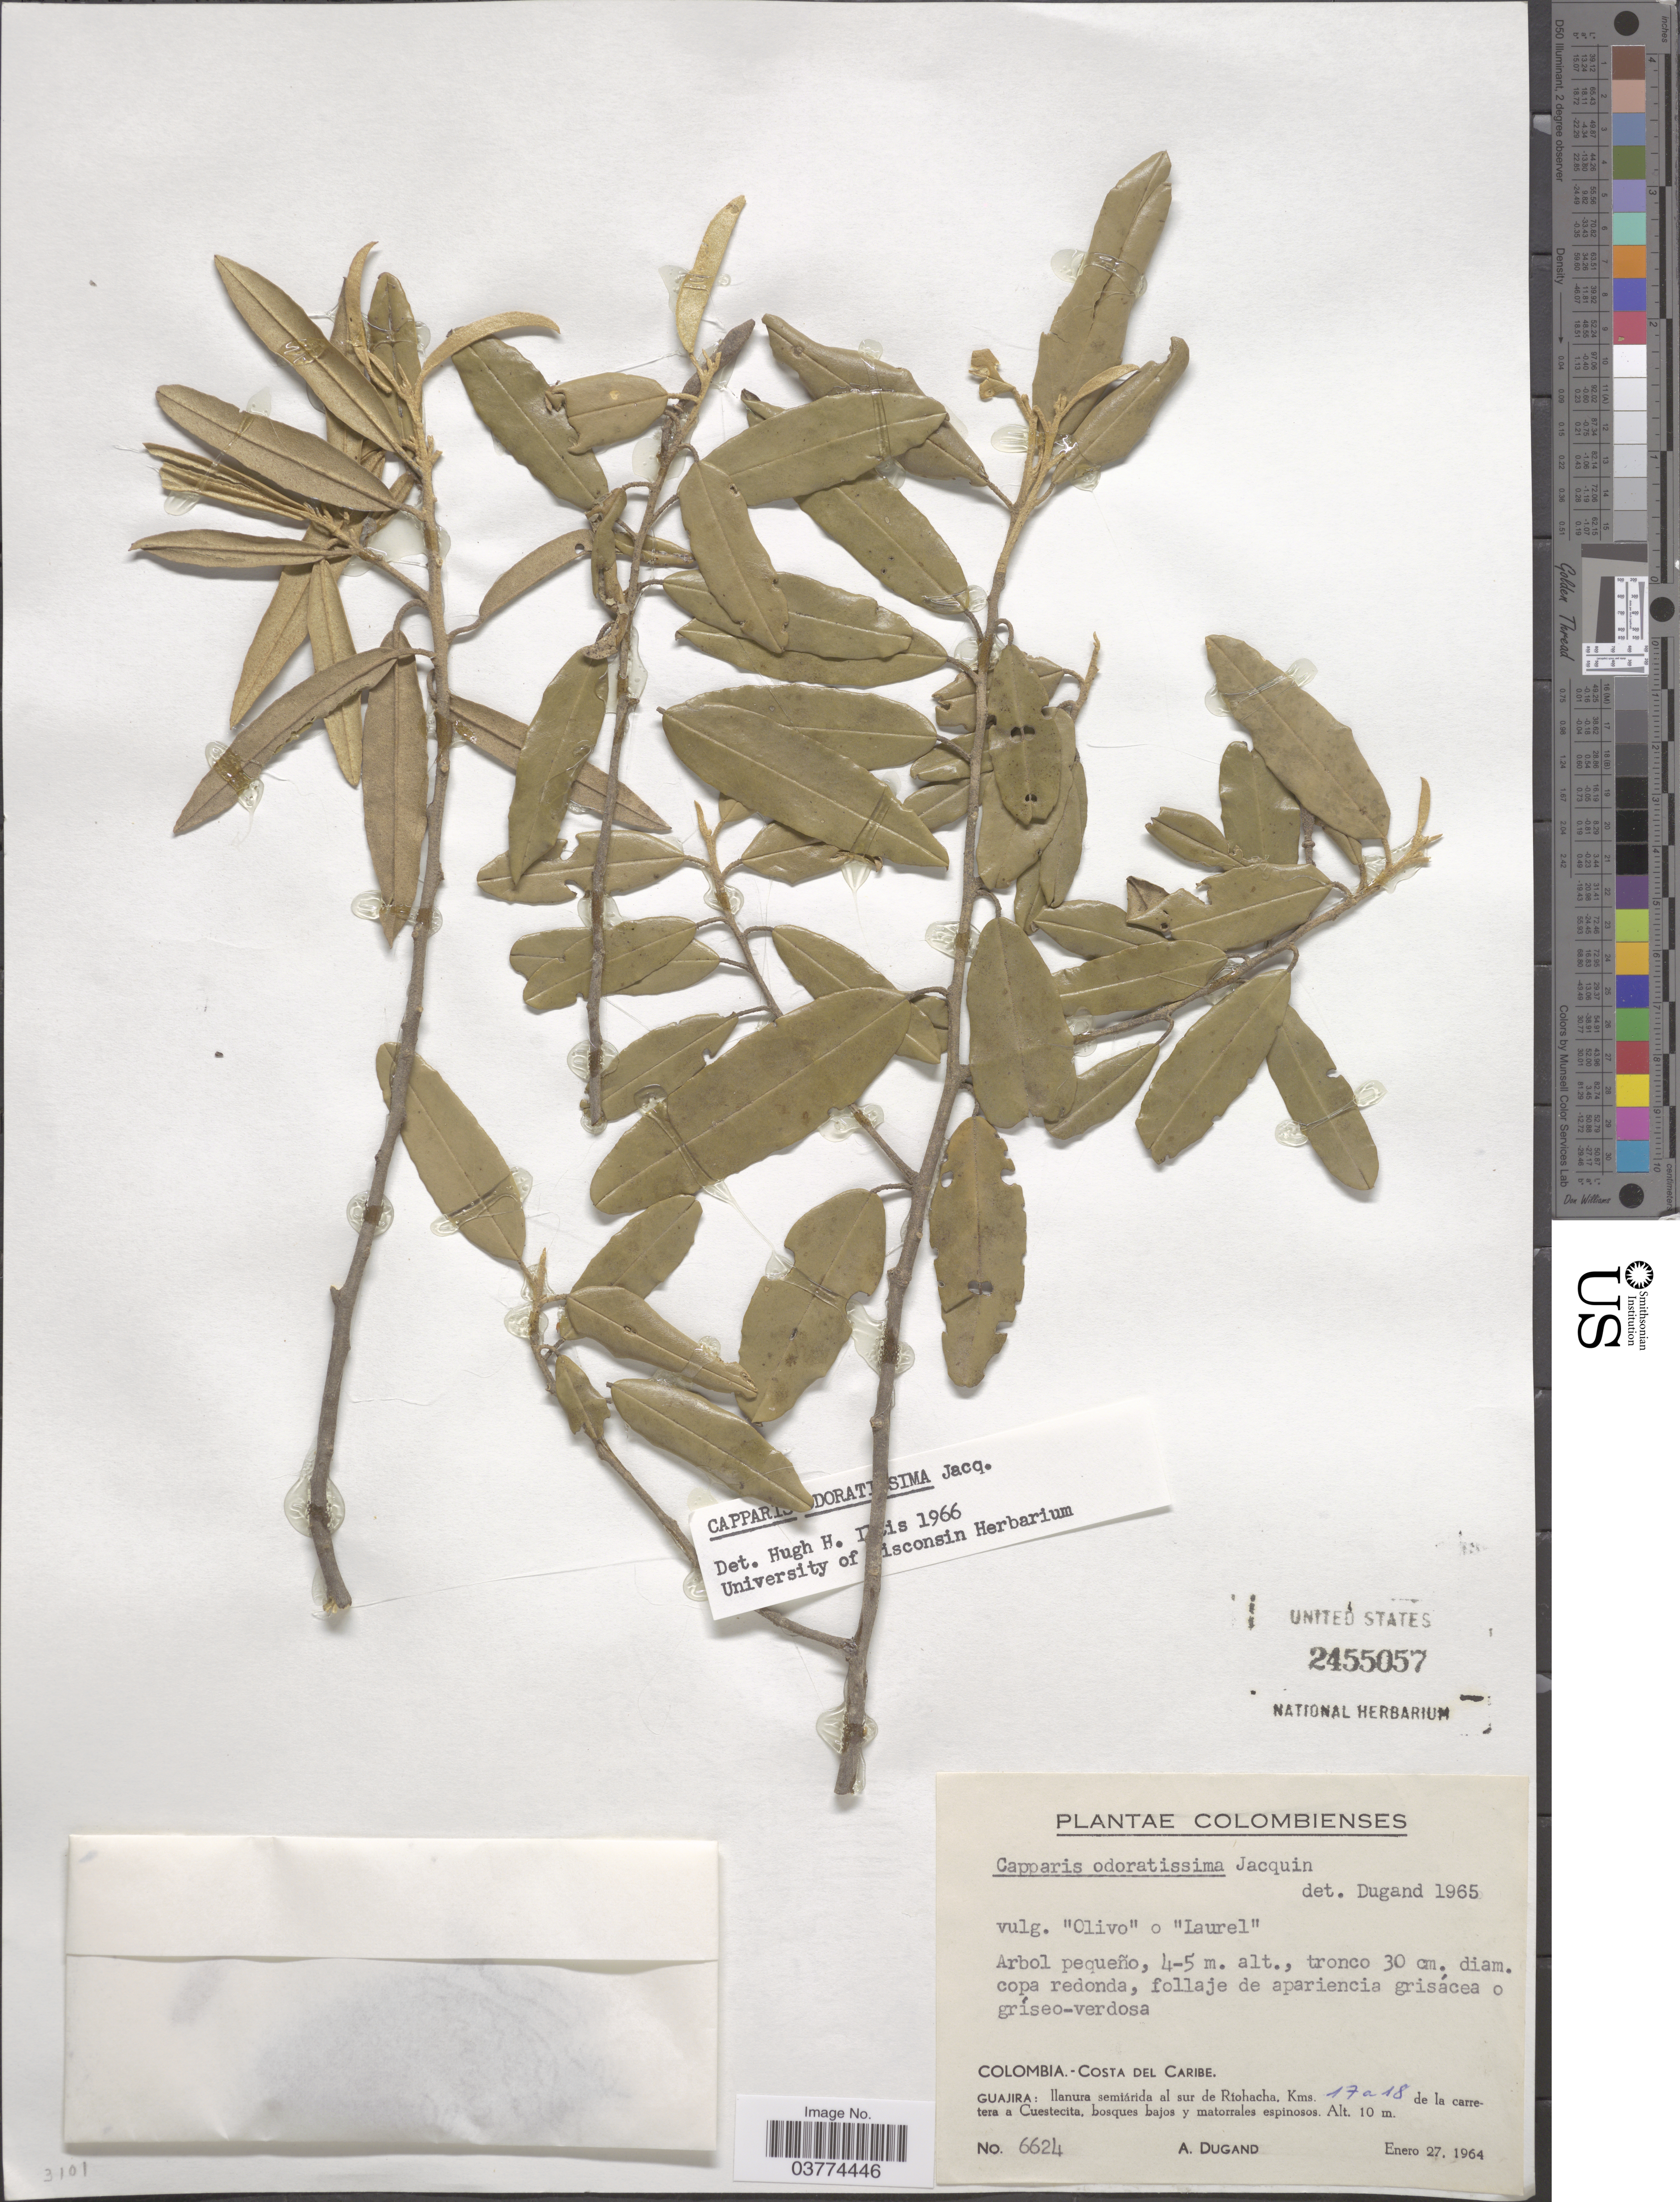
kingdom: Plantae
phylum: Tracheophyta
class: Magnoliopsida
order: Brassicales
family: Capparaceae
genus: Quadrella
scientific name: Quadrella odoratissima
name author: (Jacq.) Hutch.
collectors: A. Dugand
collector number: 6624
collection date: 1964-01-27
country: Colombia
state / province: La Guajira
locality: Costa del Caribe. Guajira: llanura semiárida al sur de Ríohacha, Km 17 a 18 de la carretera a Cuestecita.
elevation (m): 10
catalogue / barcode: US 2455057